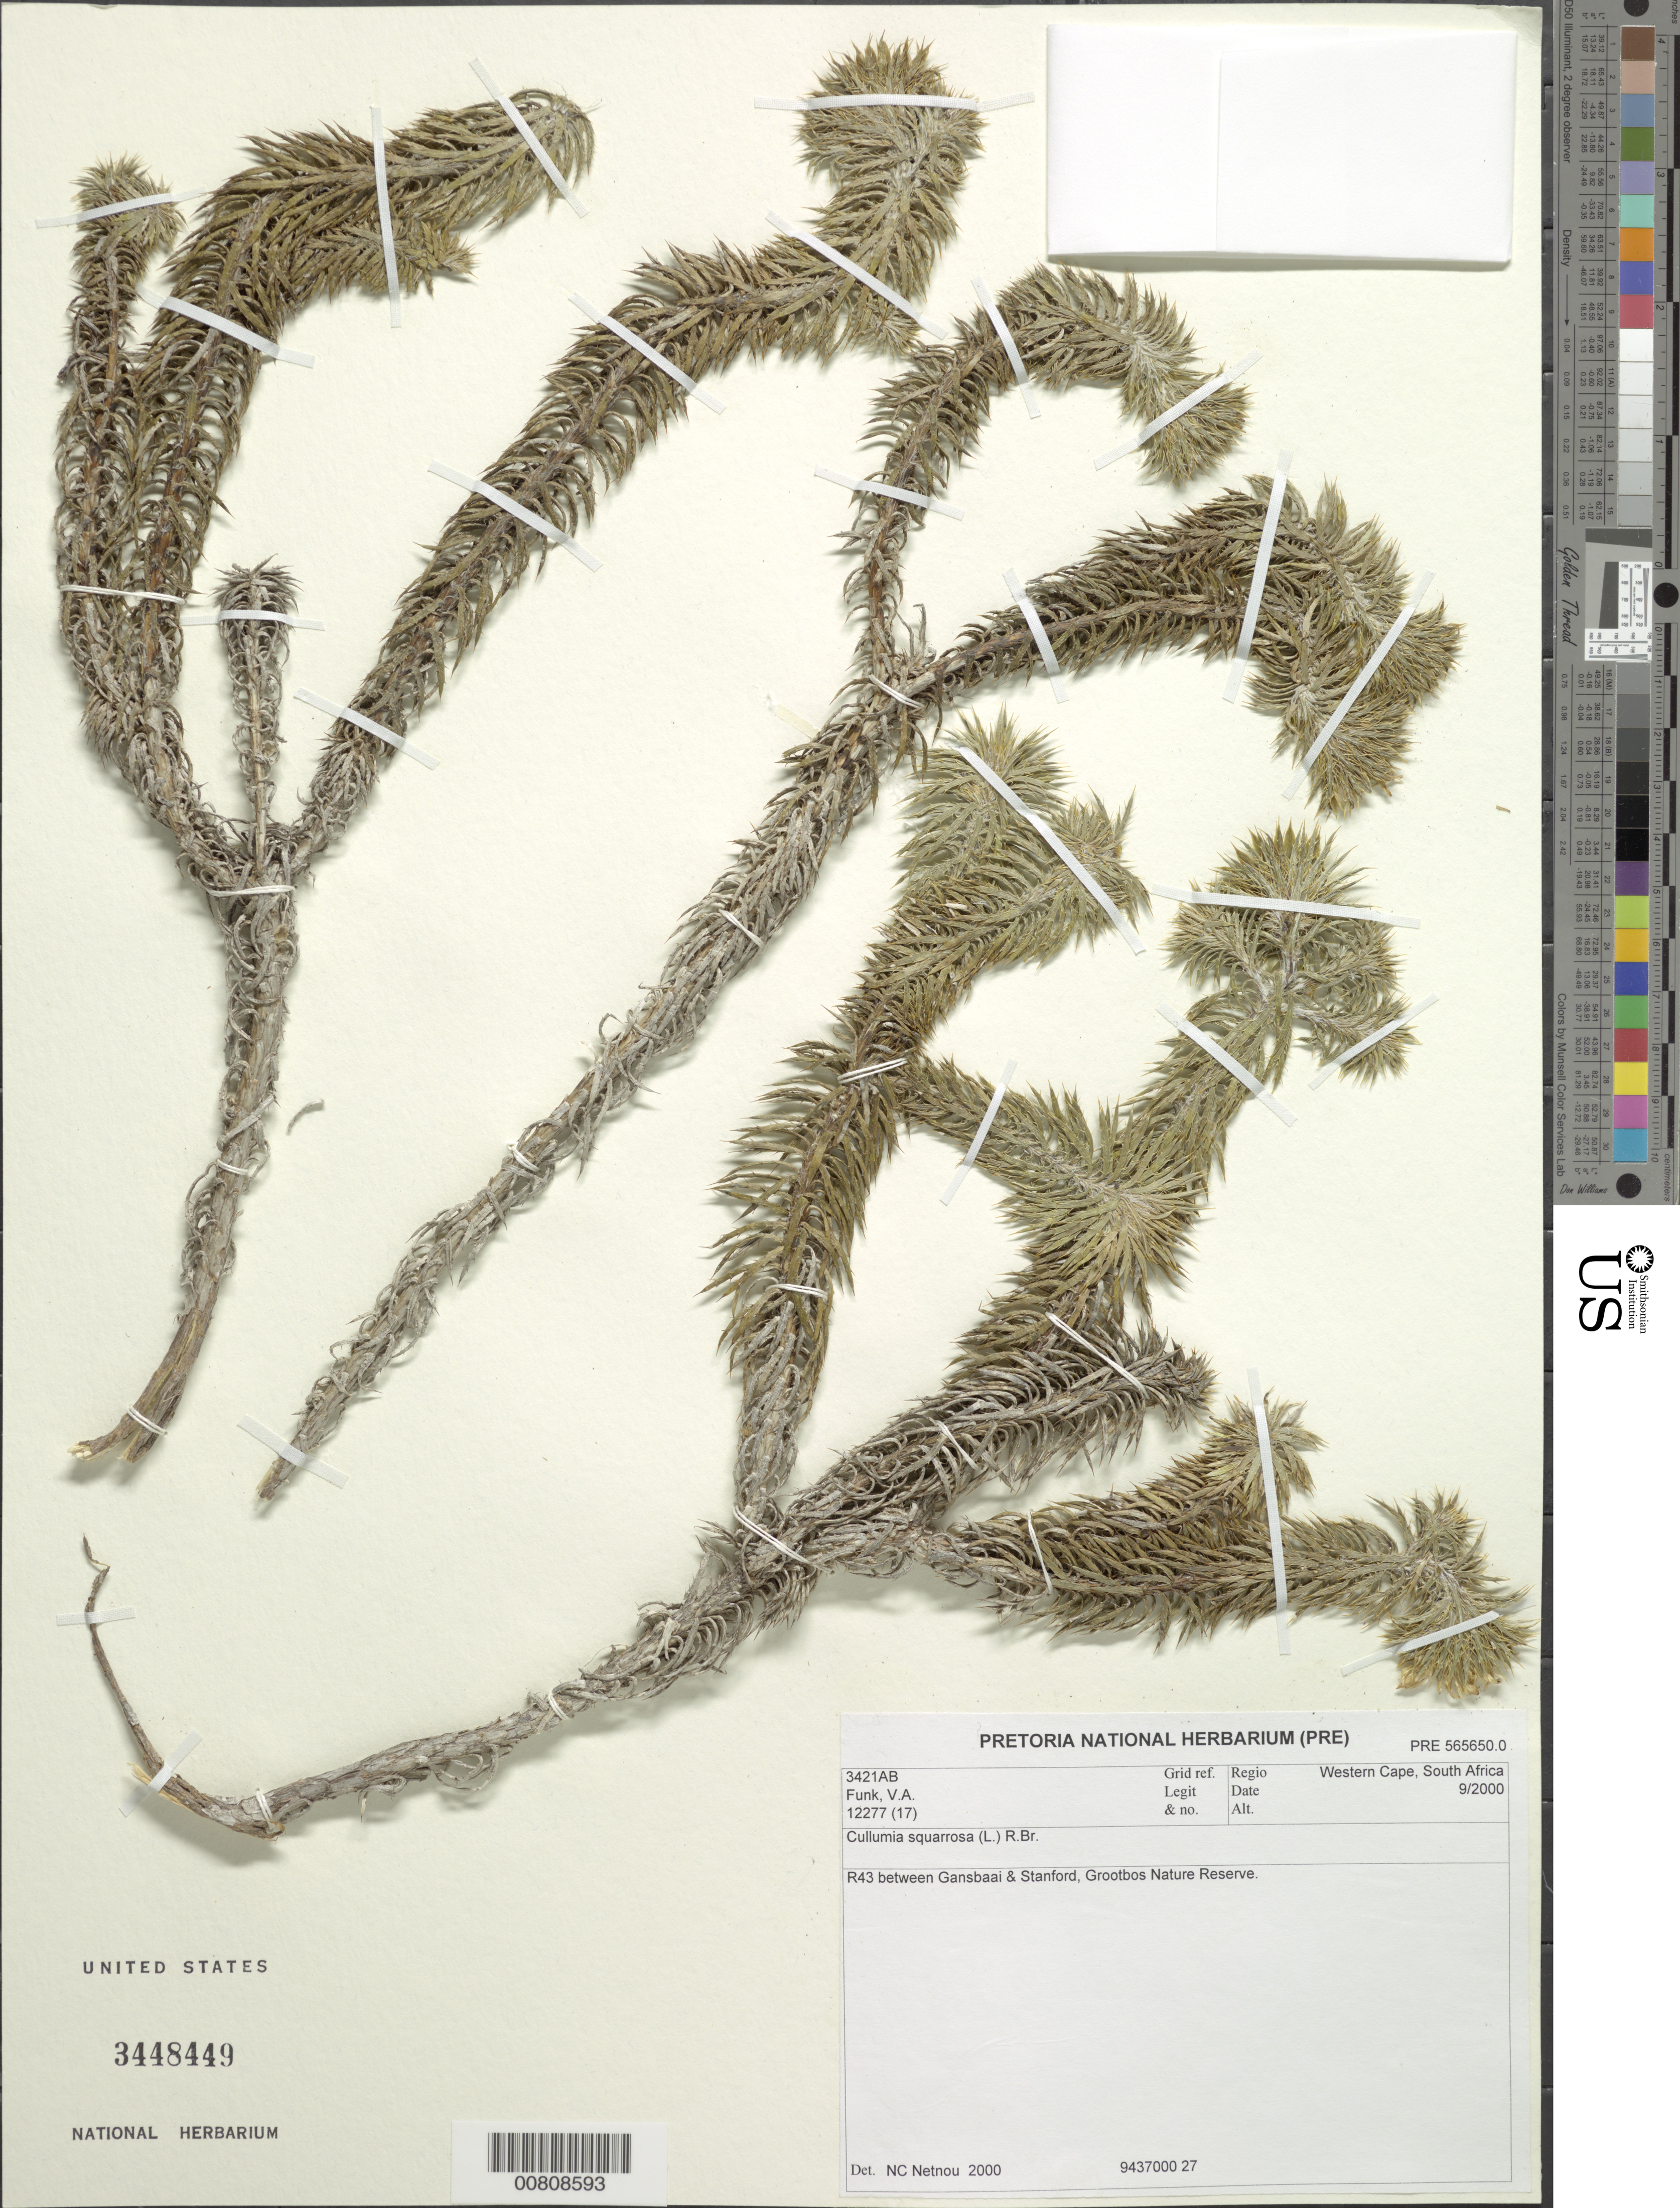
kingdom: Plantae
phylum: Tracheophyta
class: Magnoliopsida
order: Asterales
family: Asteraceae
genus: Cullumia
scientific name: Cullumia squarrosa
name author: (L.) R. Br.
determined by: Netnou, N. C.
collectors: V. Funk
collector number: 12277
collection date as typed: September 2000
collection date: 2000-09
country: South Africa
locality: Western Cape; R43 between Gansbaai and Stanford, Grootbos Nature Reserve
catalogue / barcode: US 3448449